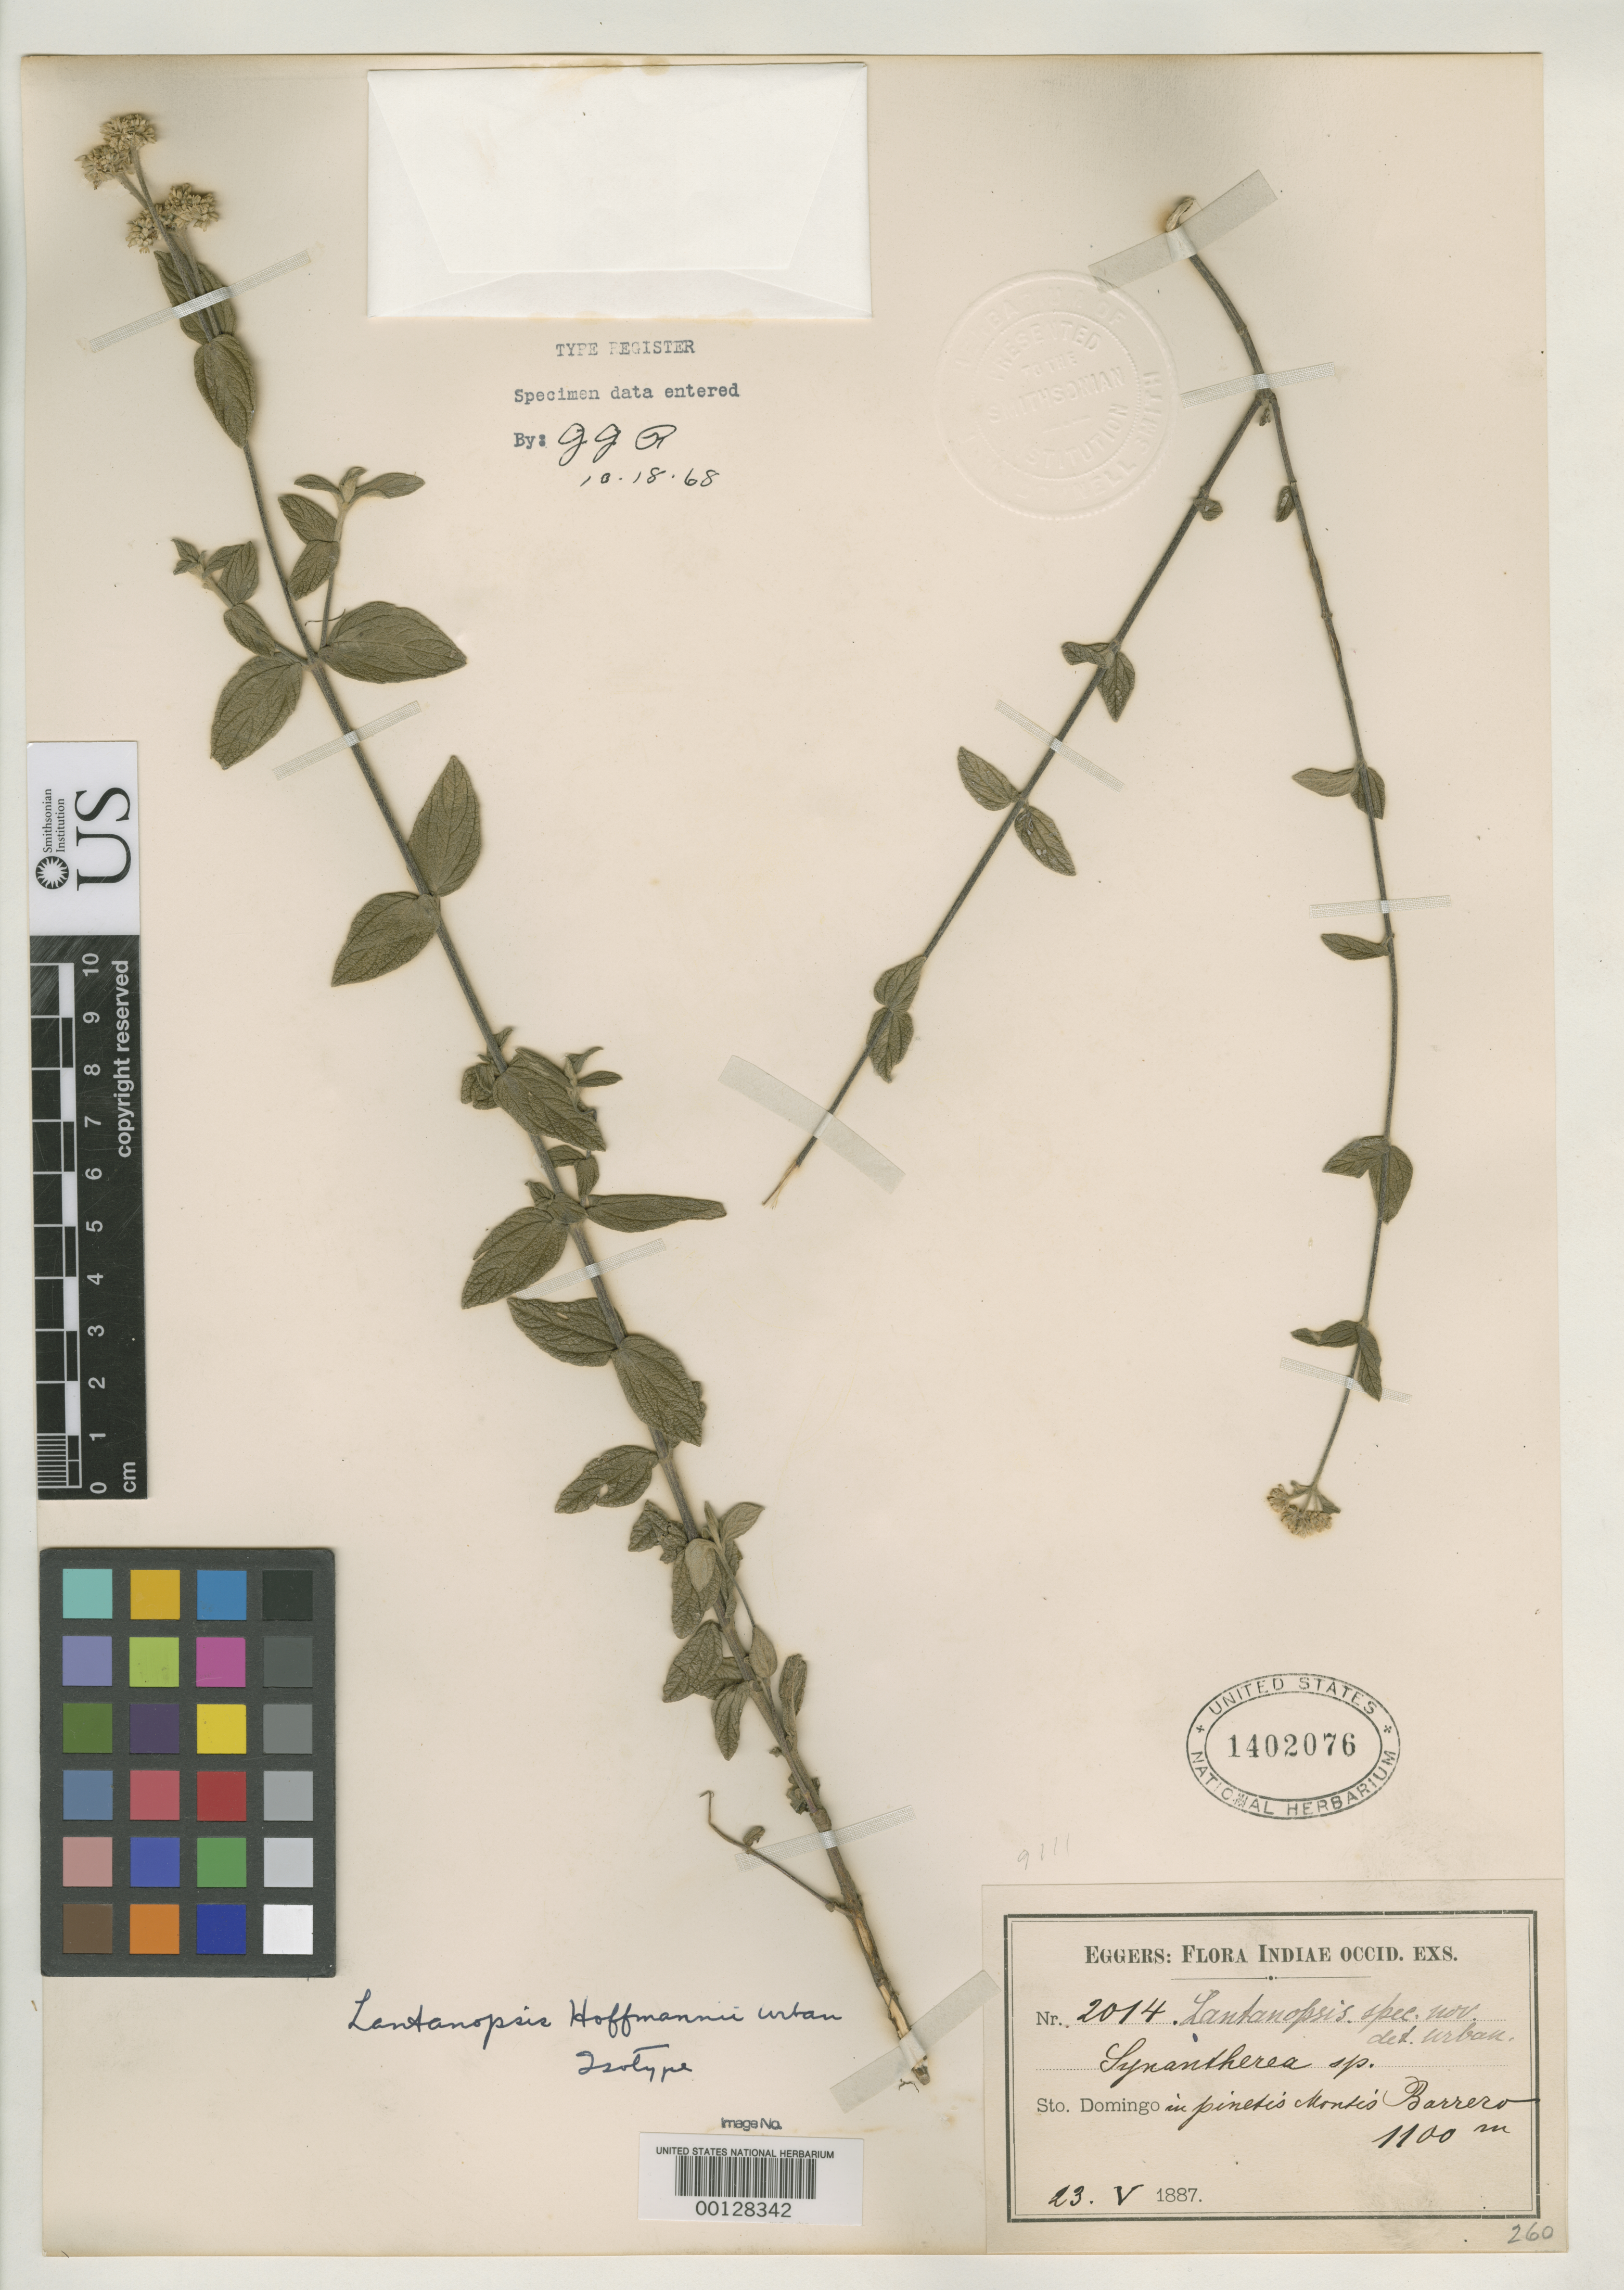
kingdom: Plantae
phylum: Tracheophyta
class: Magnoliopsida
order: Asterales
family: Asteraceae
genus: Lantanopsis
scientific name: Lantanopsis hoffmannii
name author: Urb.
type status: Isotype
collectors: H. F. A. von Eggers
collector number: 2014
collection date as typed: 23 May 1887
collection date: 1887-05-23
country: Dominican Republic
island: Hispaniola Island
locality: Barrero.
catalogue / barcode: US 1402076